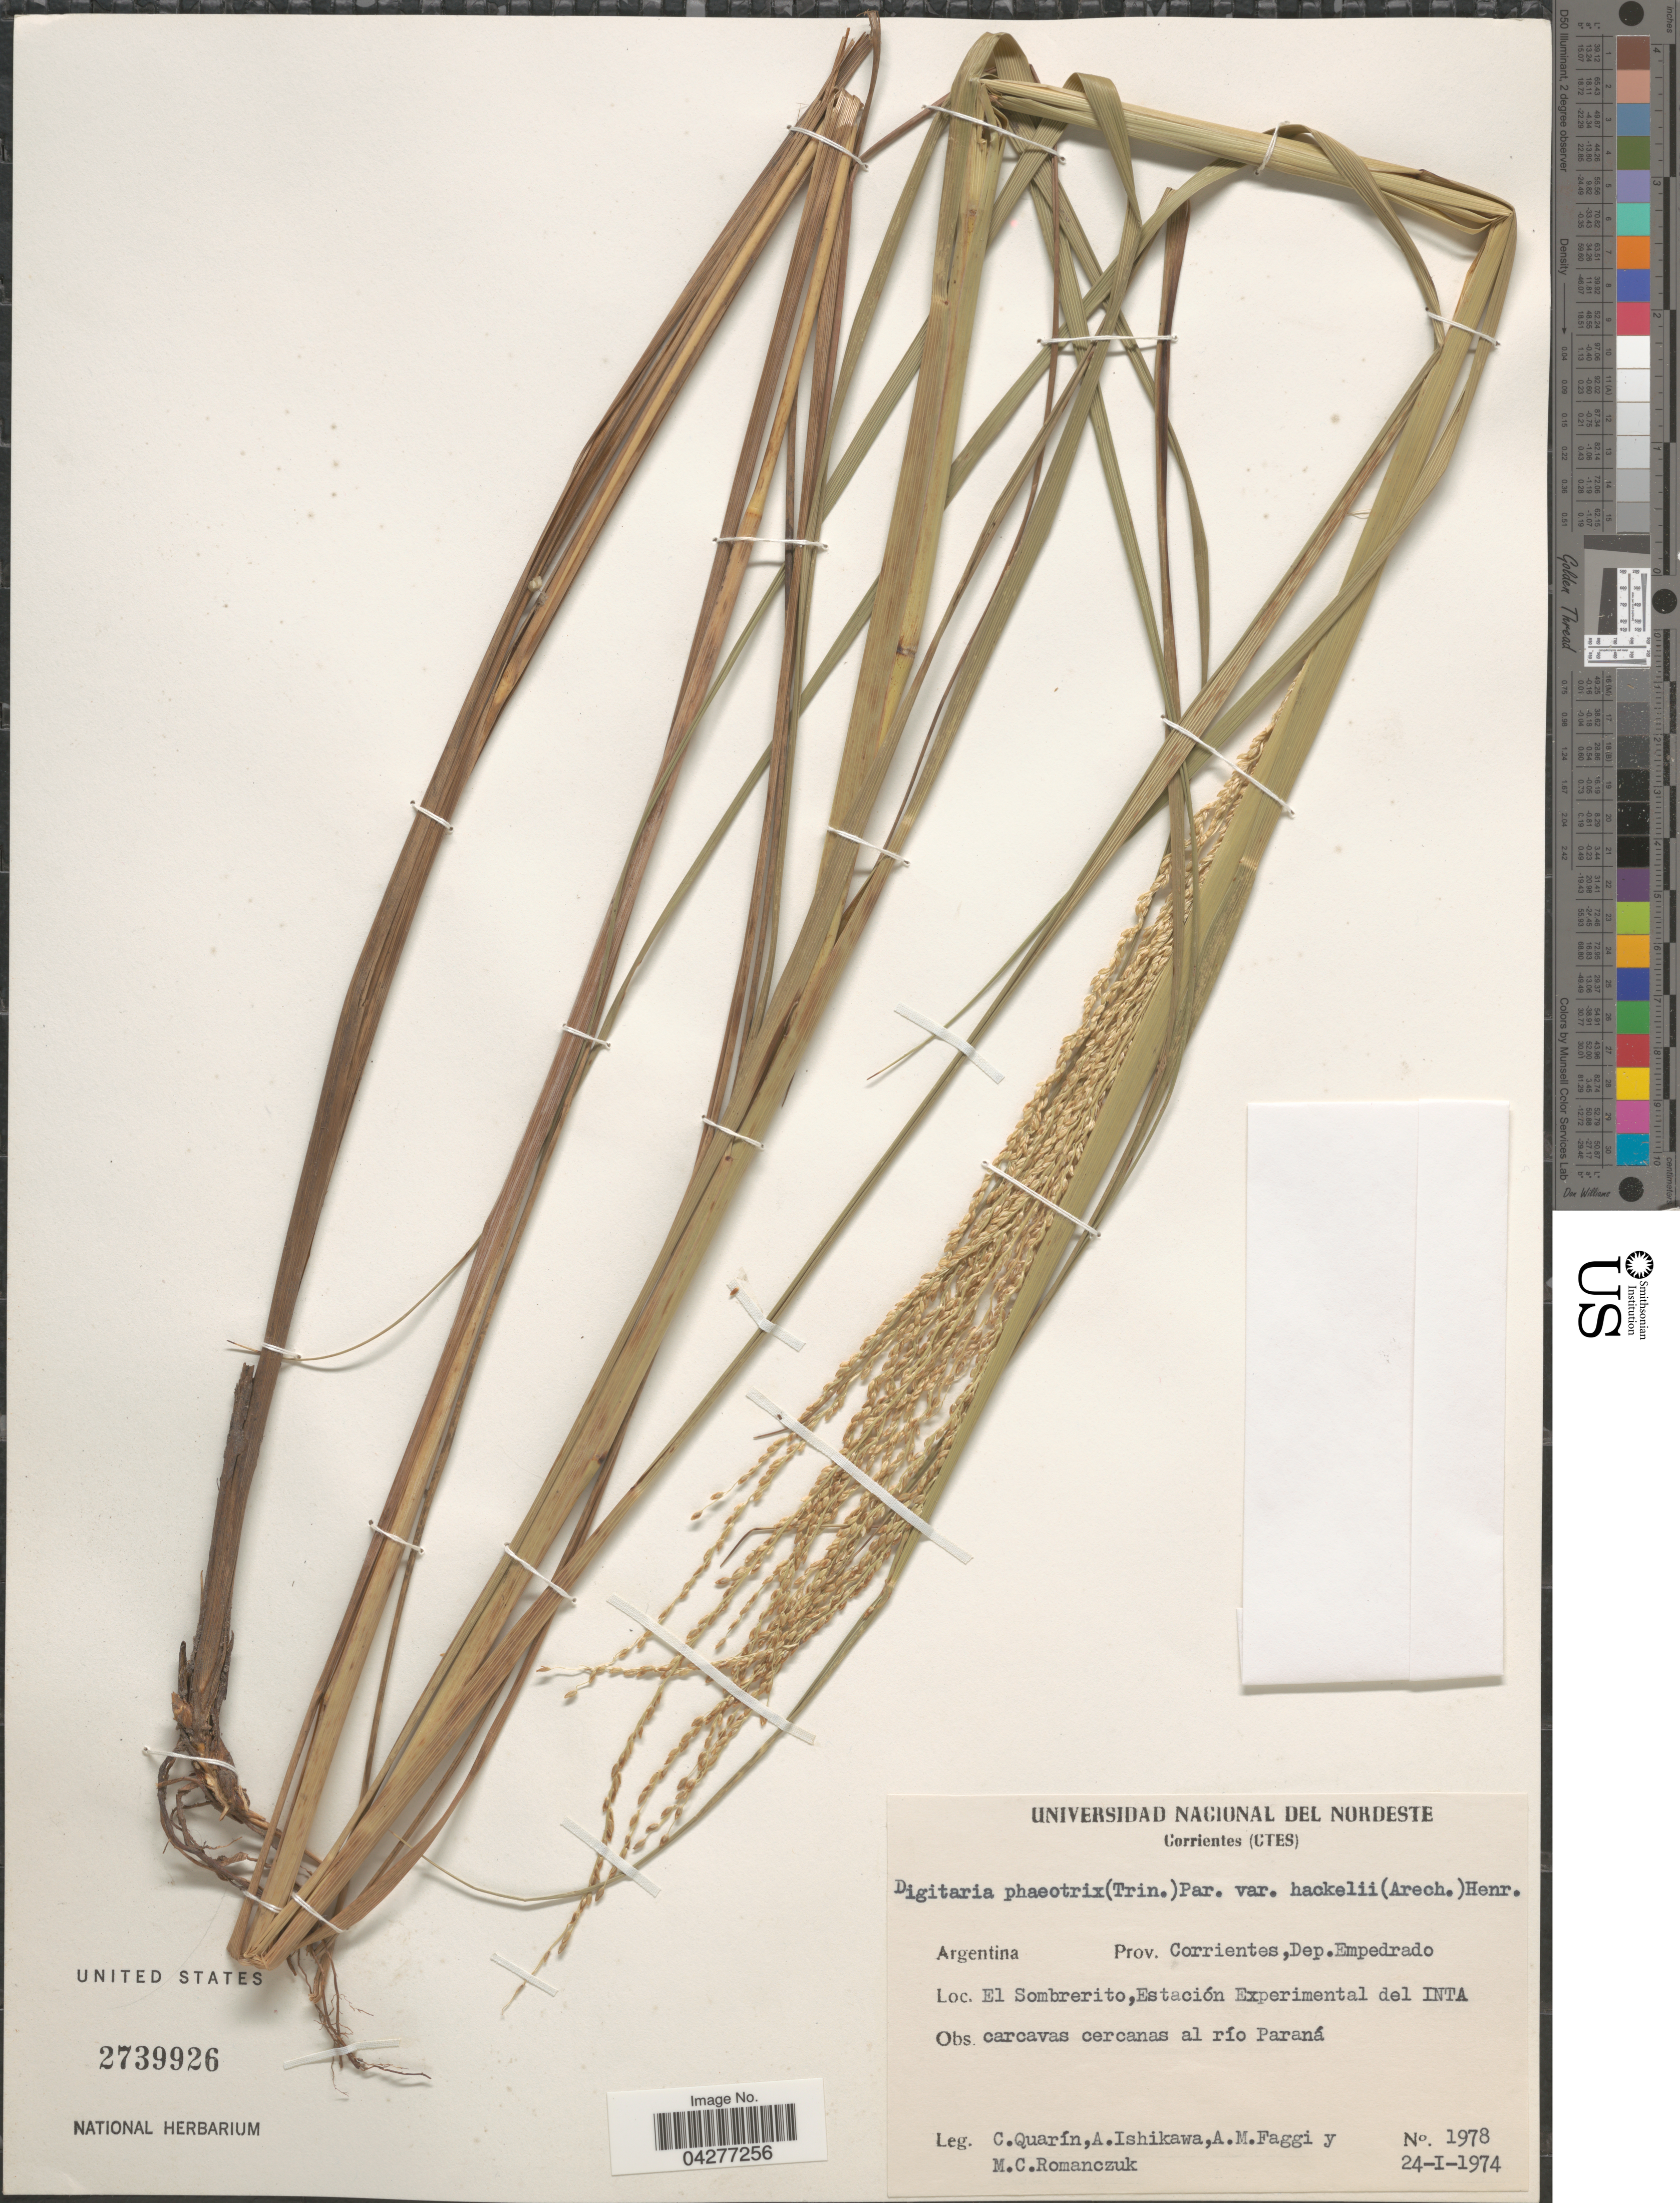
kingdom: Plantae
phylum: Tracheophyta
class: Liliopsida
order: Poales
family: Poaceae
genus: Digitaria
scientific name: Digitaria phaeothrix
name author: (Trin.) Parodi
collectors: C. Quarin, A. Ishikawa, A. Faggi & M. C. Romanczuk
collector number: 1978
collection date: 1974-01-24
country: Argentina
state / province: Corrientes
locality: Dep. Empedrado. El Sombrerito, Estación Experimental del INTA carcavas cercanas al río Paraná.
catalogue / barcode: US 2739926